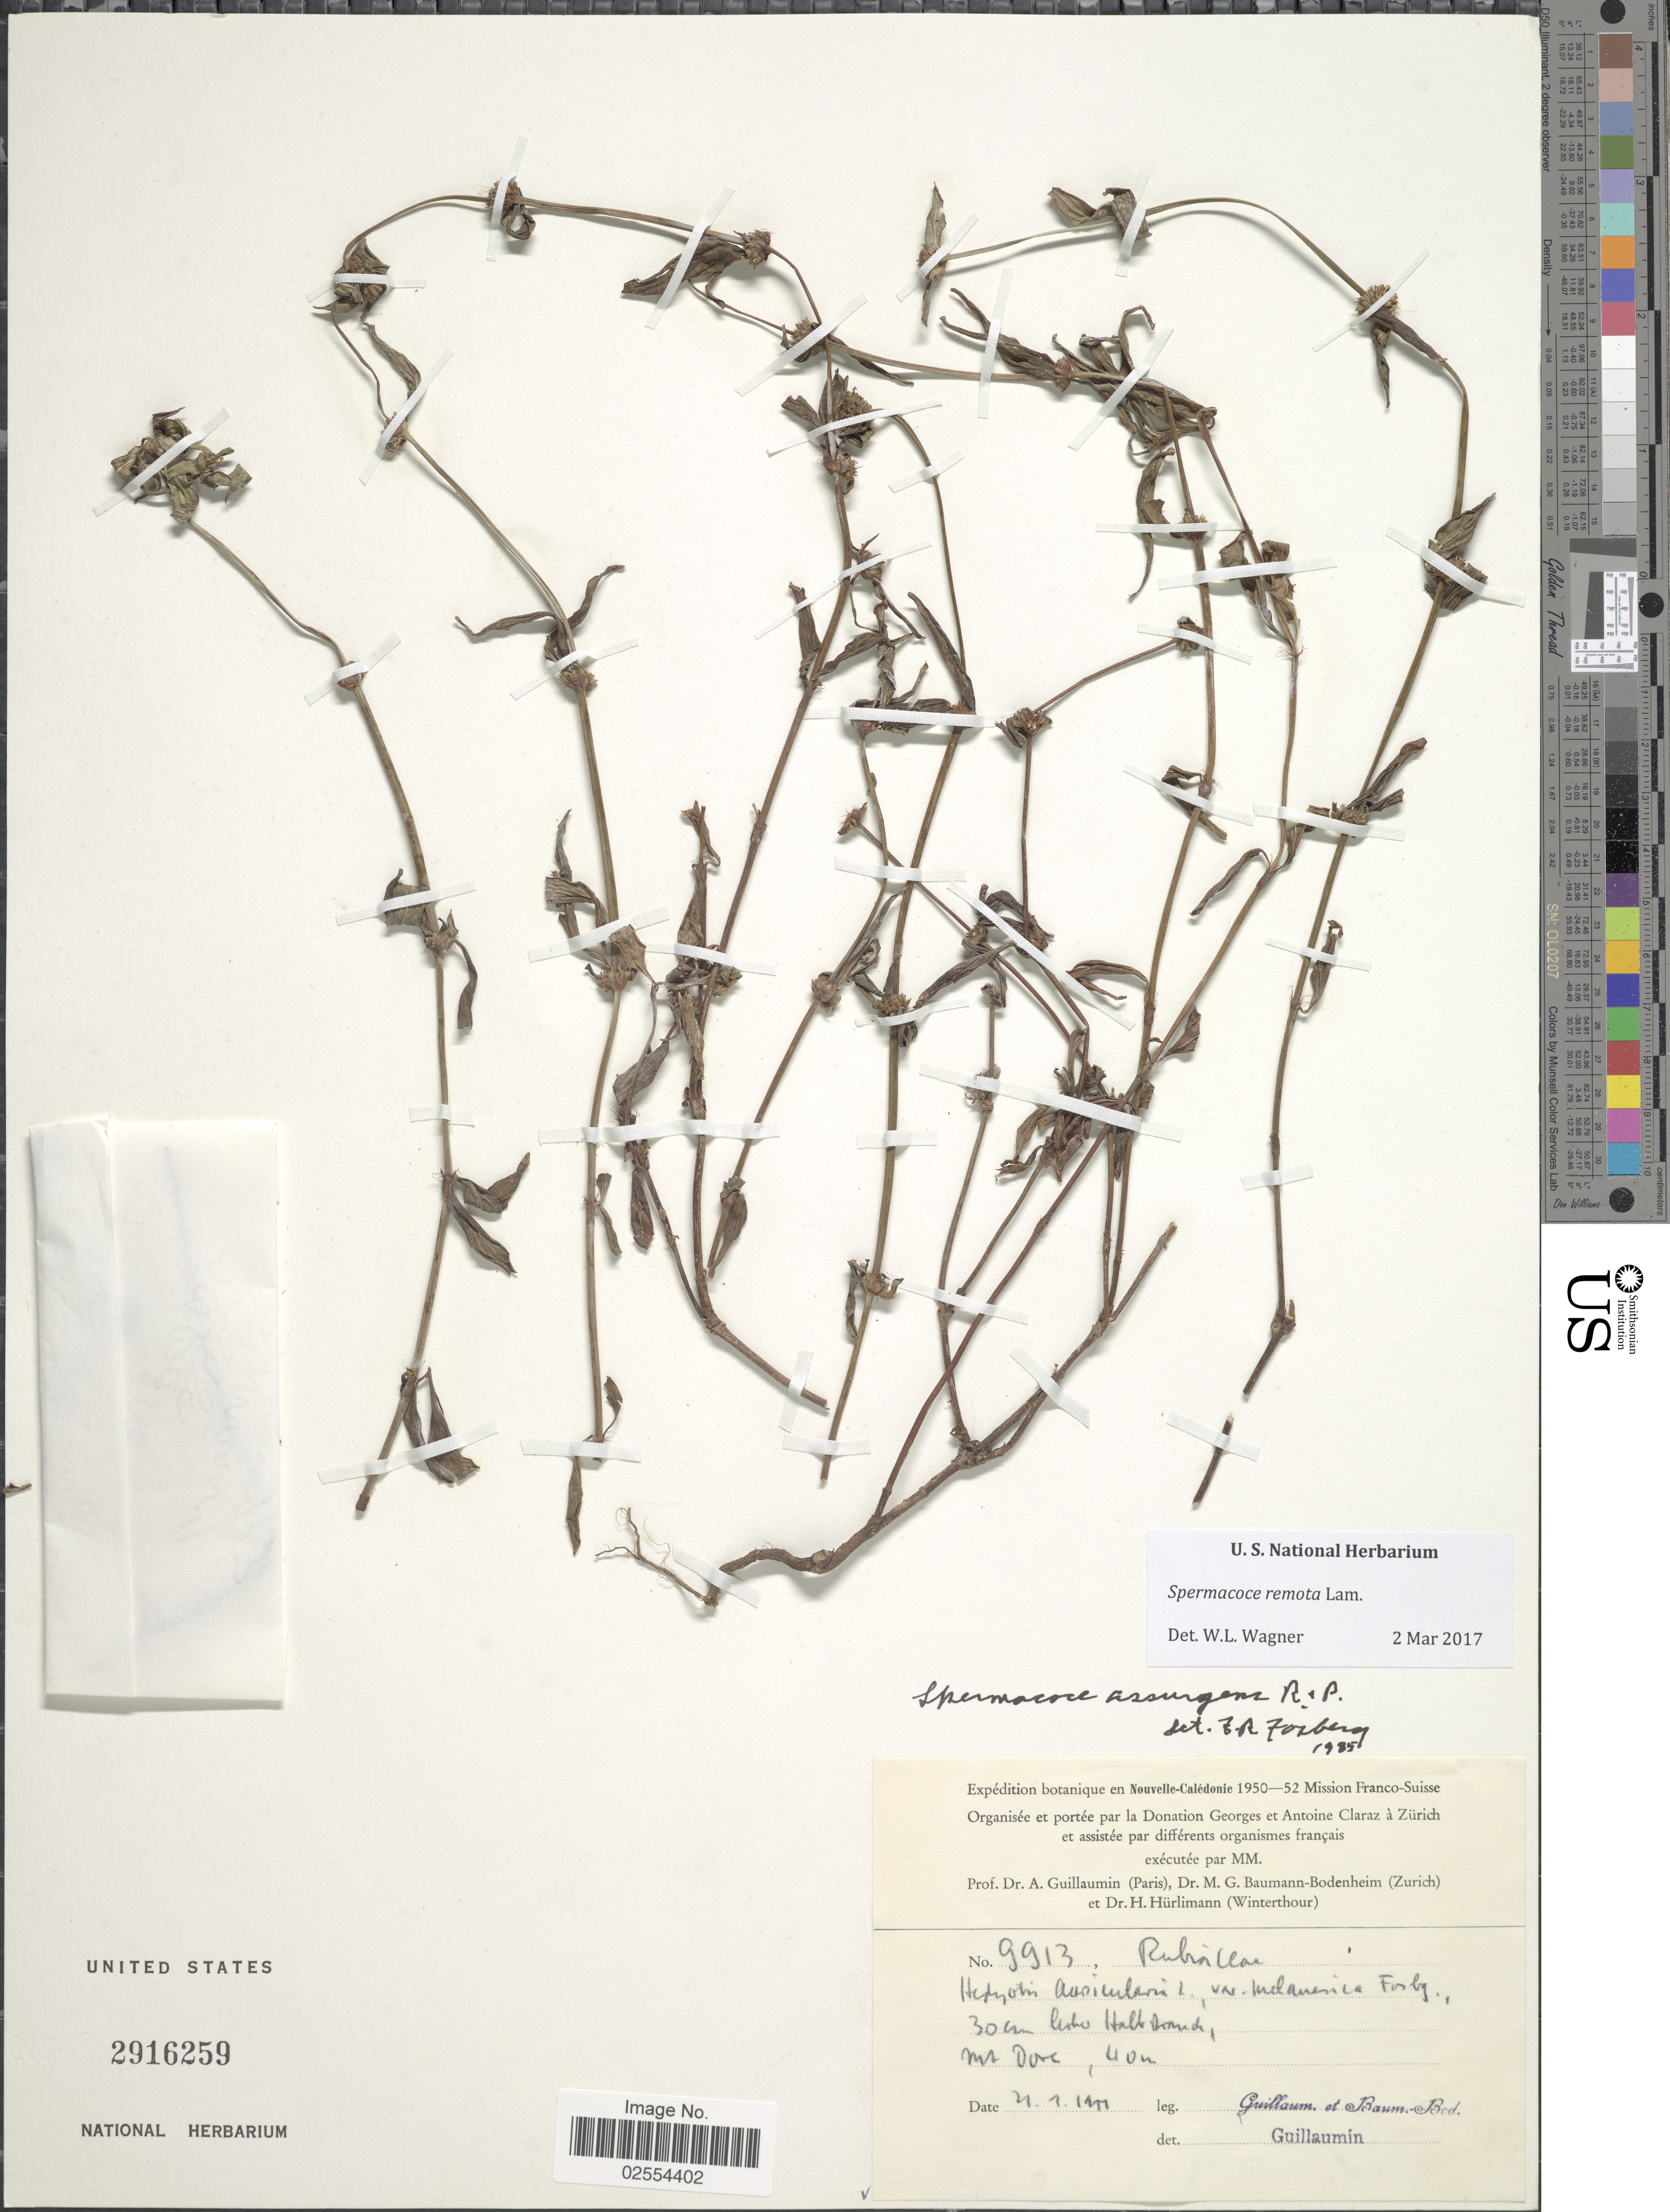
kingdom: Plantae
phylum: Tracheophyta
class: Magnoliopsida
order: Gentianales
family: Rubiaceae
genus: Spermacoce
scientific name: Spermacoce remota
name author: Lam.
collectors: A. Guillaumin & M. G. Baumann-Bodenheim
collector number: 9913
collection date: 1951-09-21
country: New Caledonia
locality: Mt Dove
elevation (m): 40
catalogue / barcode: US 2916259